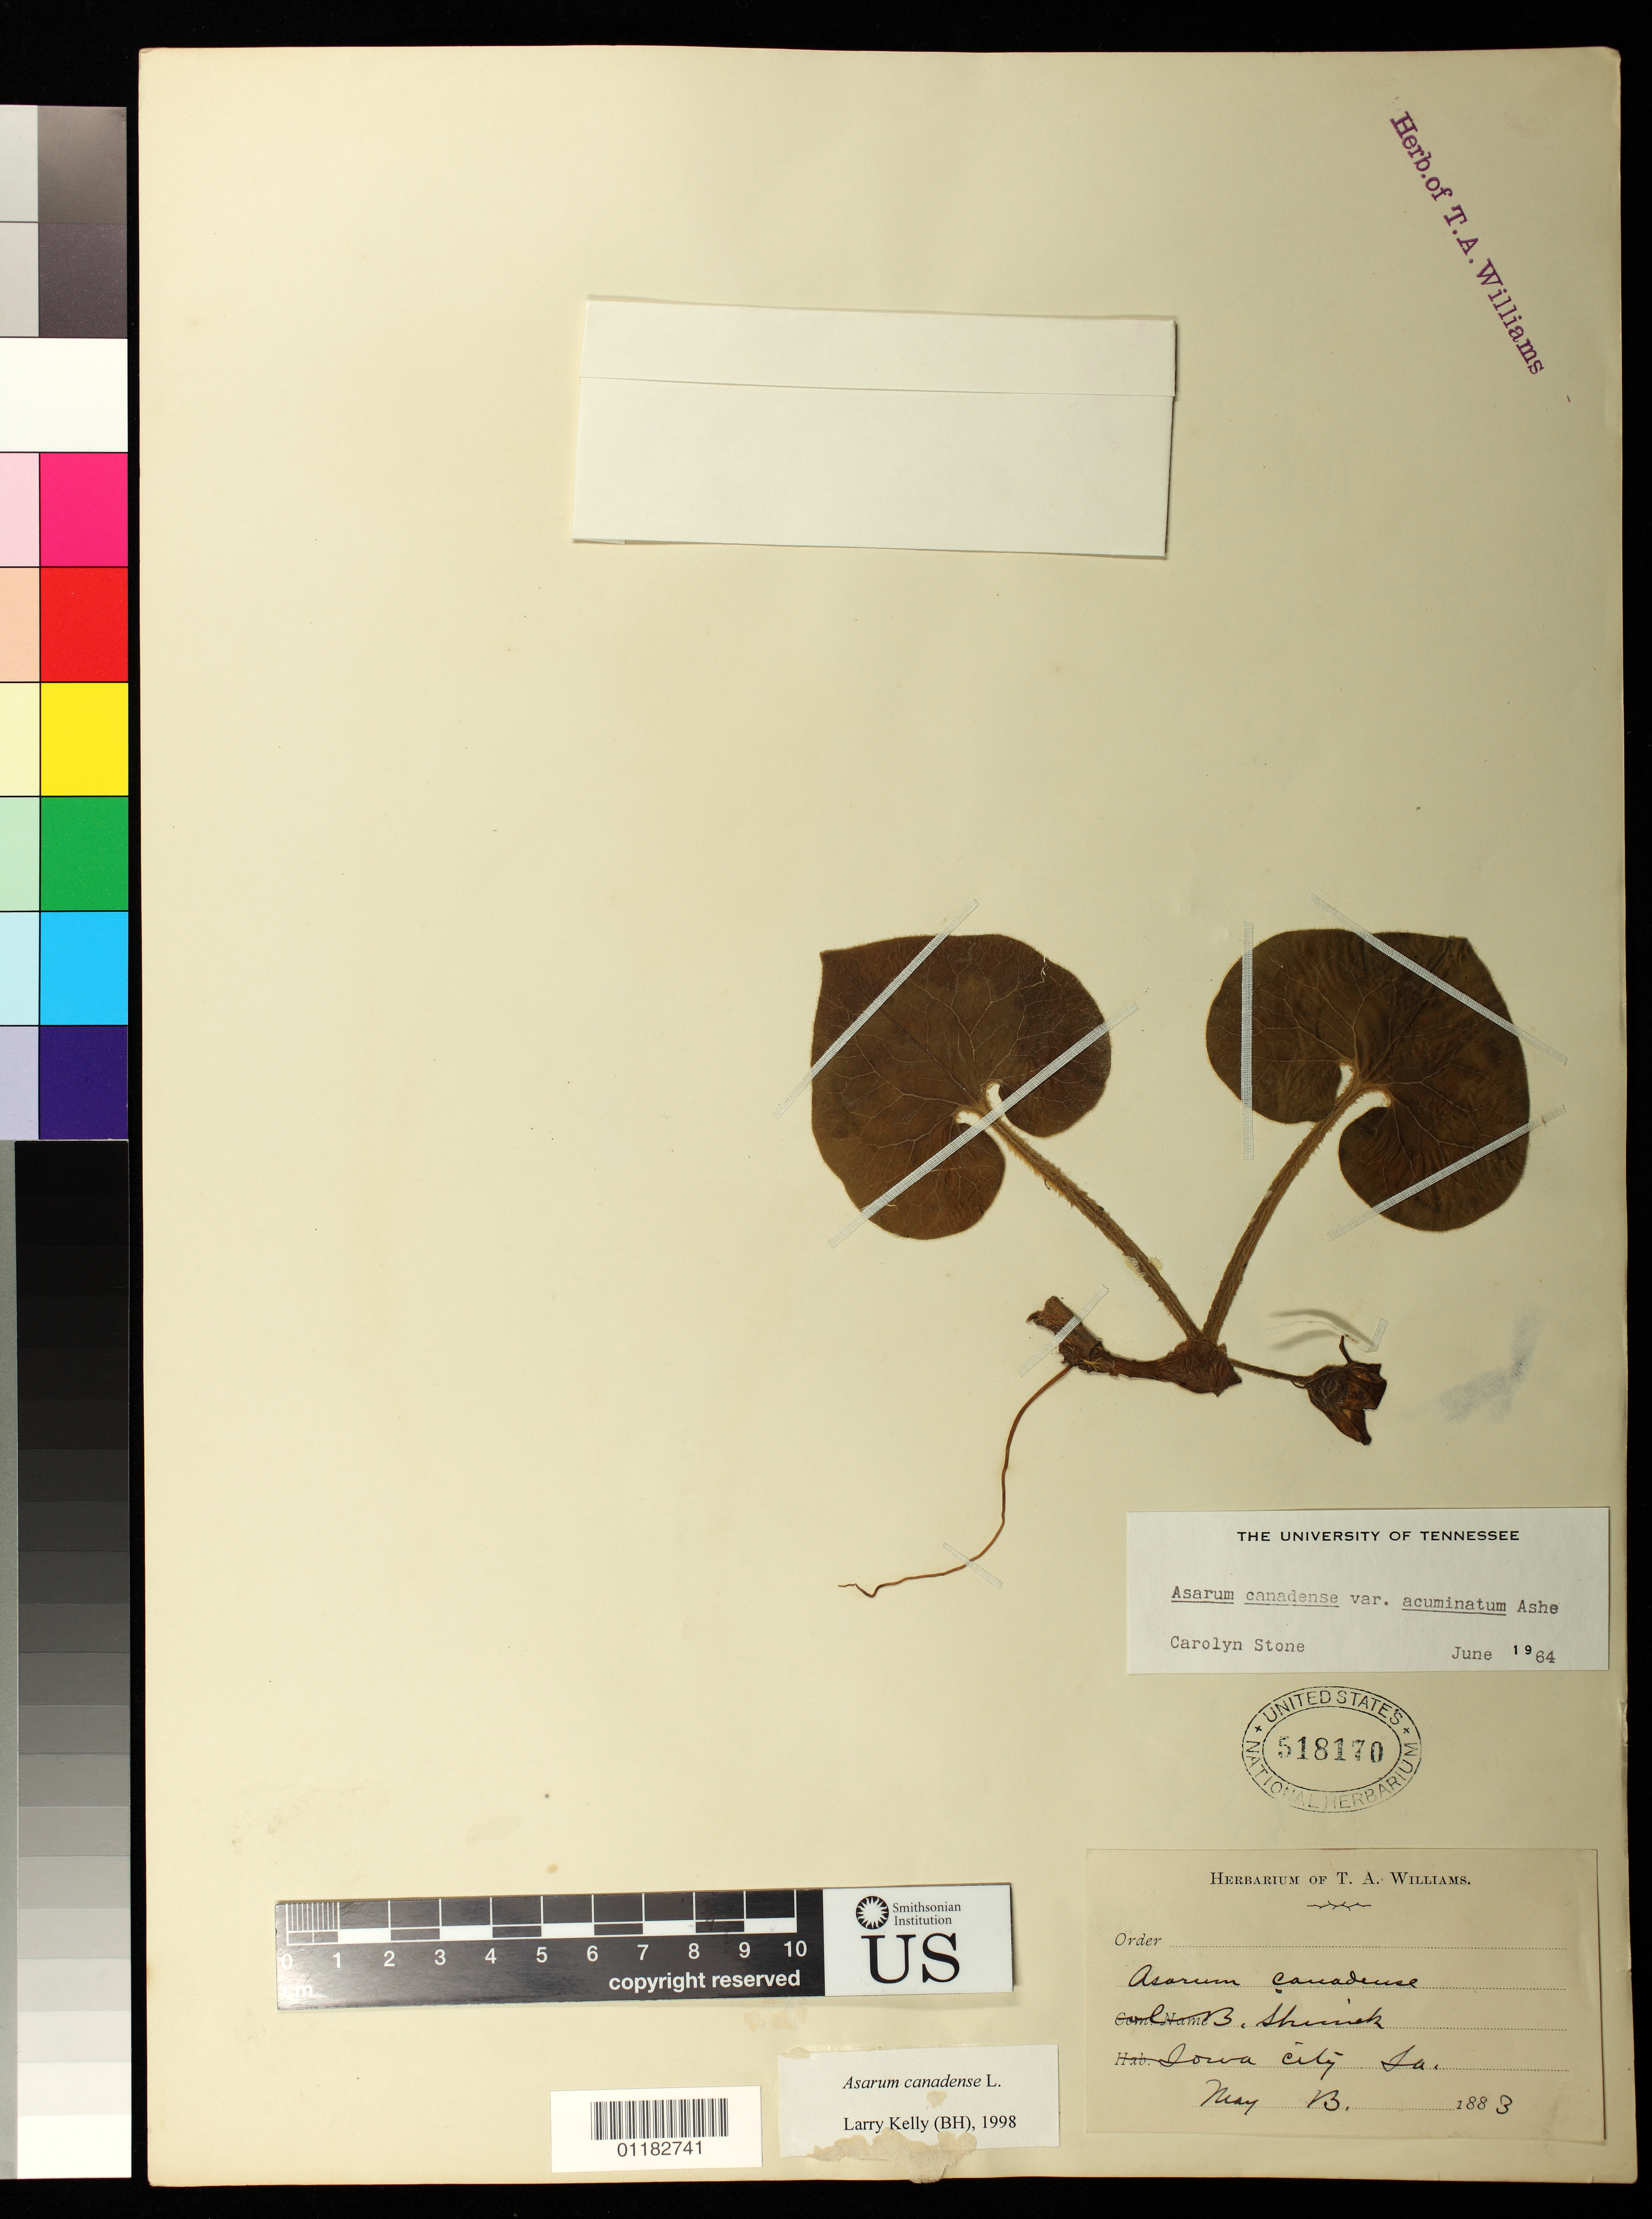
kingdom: Plantae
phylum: Tracheophyta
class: Magnoliopsida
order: Piperales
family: Aristolochiaceae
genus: Asarum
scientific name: Asarum canadense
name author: L.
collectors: B. Shimek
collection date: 1883-05-13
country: United States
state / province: Iowa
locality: Iowa City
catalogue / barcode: US 518170